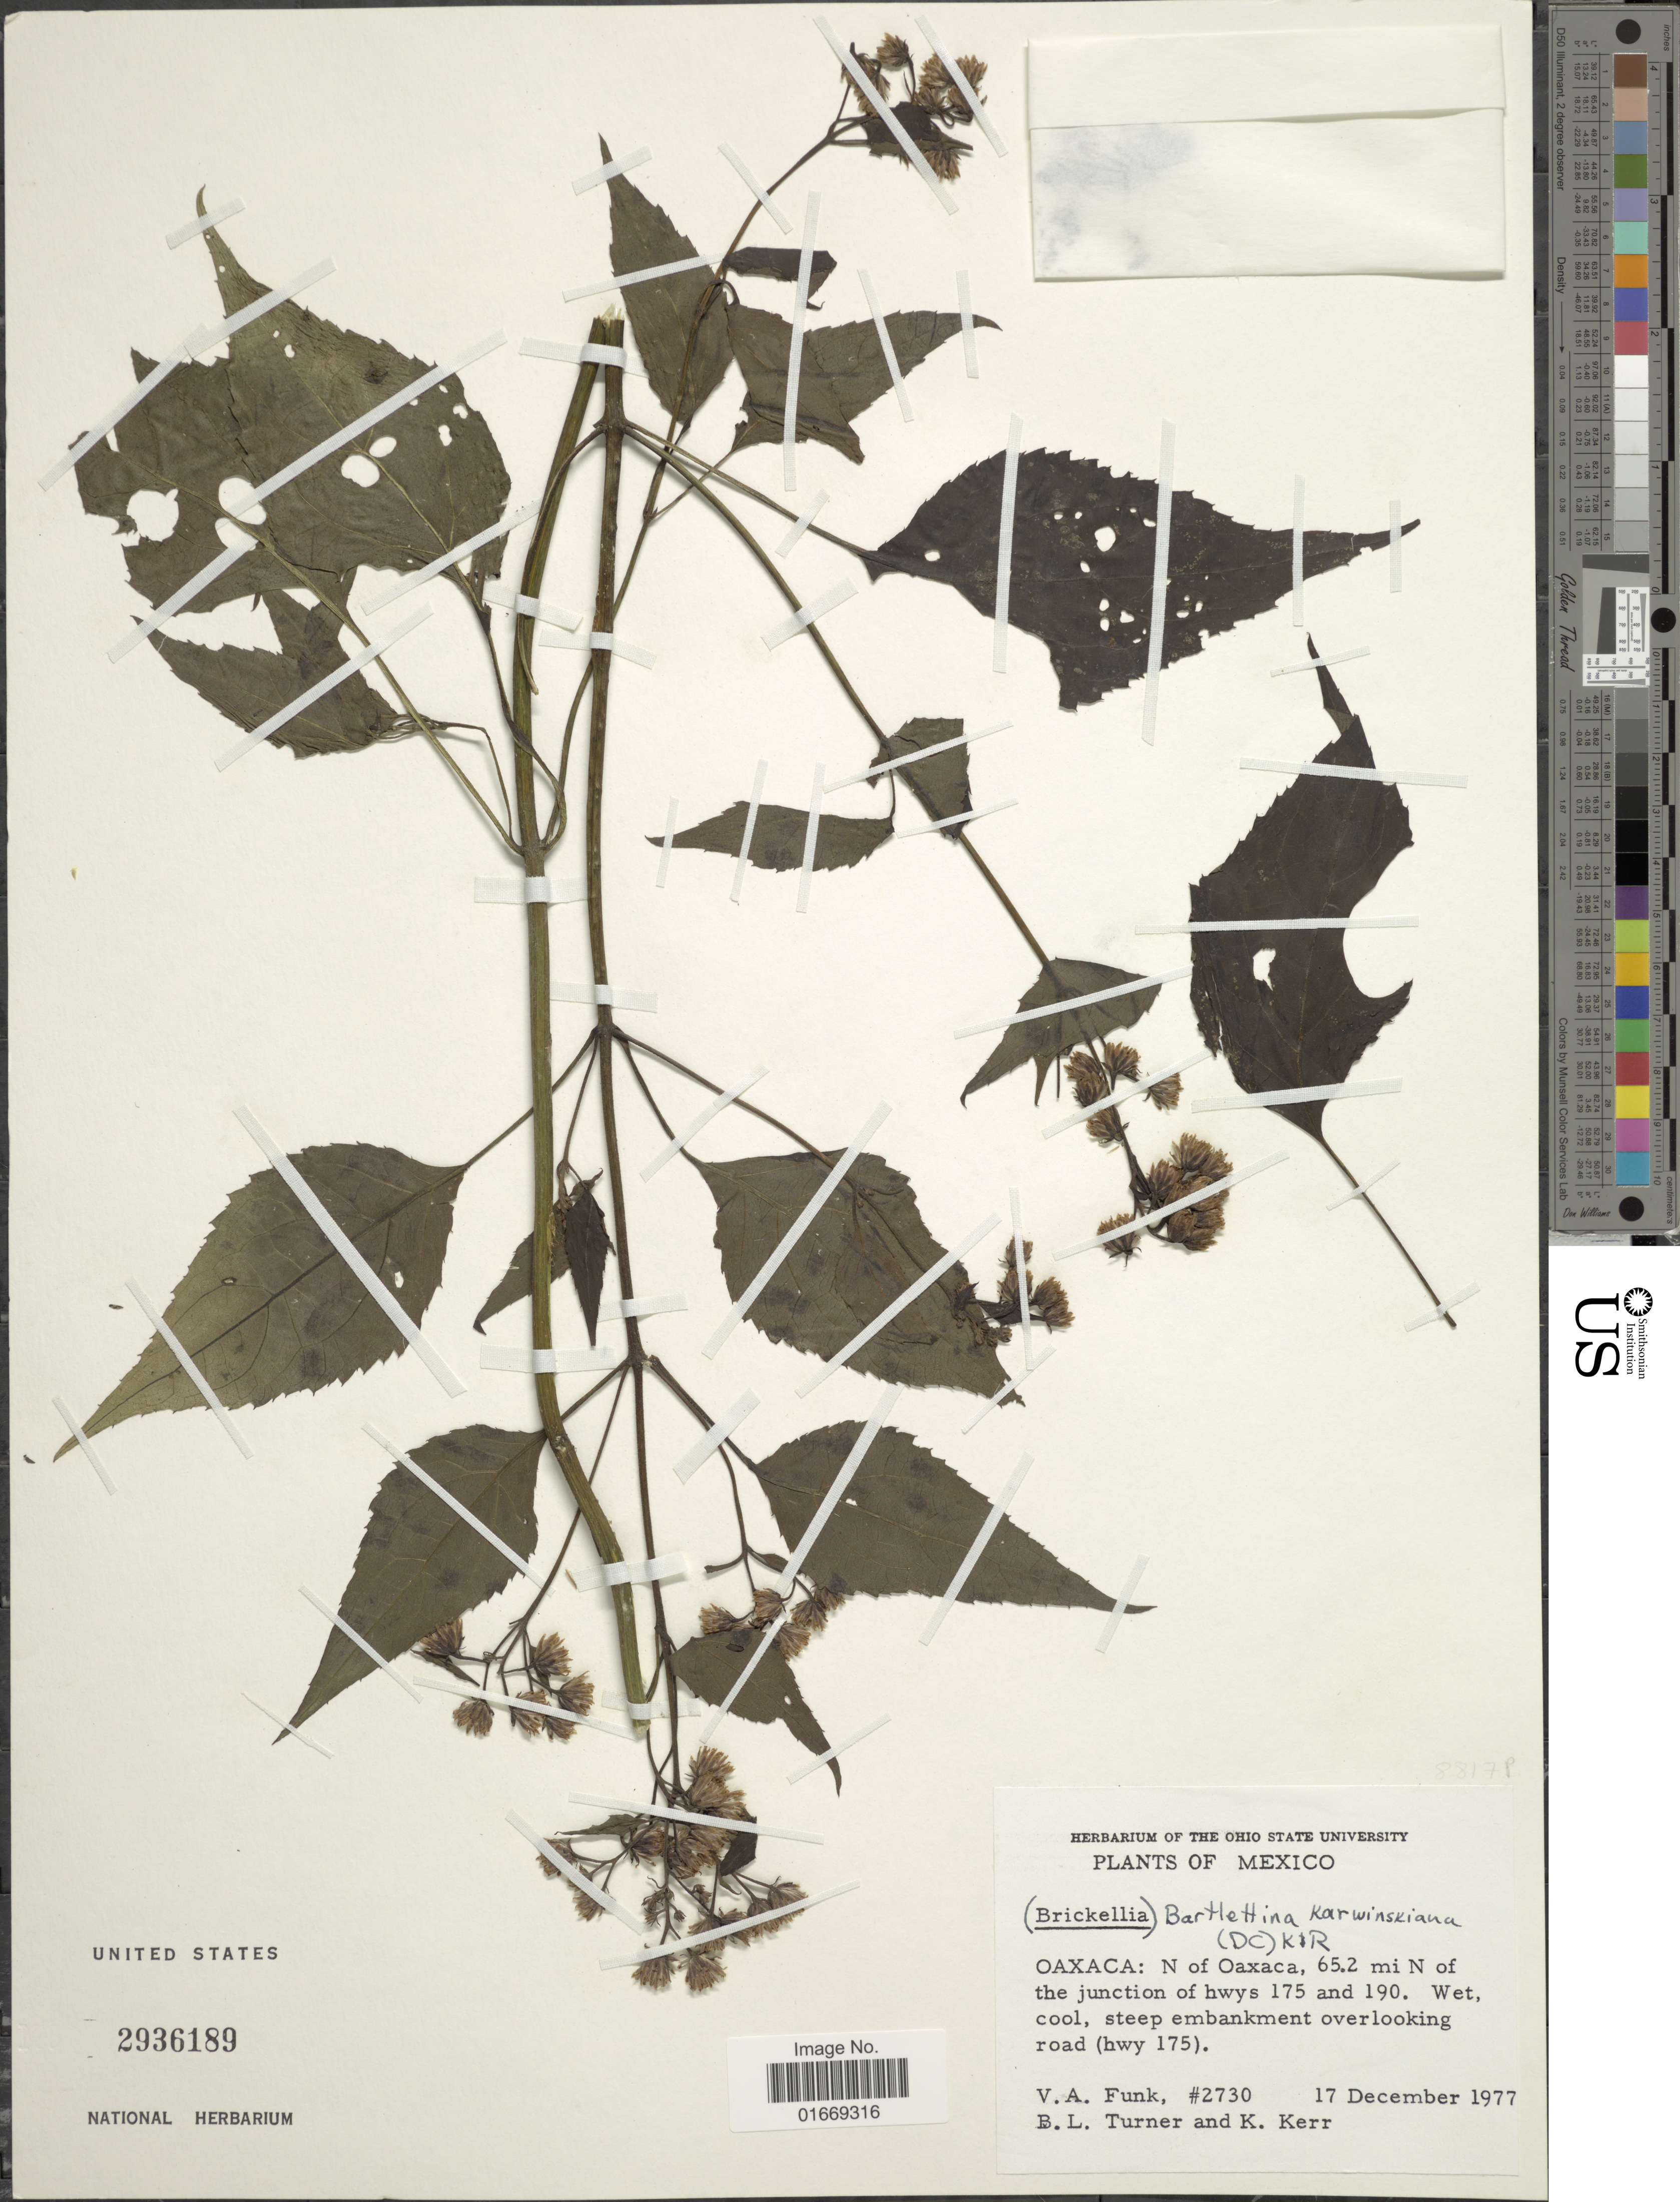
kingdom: Plantae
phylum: Tracheophyta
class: Magnoliopsida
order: Asterales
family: Asteraceae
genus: Bartlettina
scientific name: Bartlettina karvinskiana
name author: (DC.) R.M. King & H. Rob.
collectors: V. Funk, B. L. Turner & K. Kerr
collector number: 2730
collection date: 1977-12-17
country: Mexico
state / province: Oaxaca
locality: Oaxaca: N of Oaxaca, 65.2 mi N of the junction of hwys 175 and 190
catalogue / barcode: US 2936189